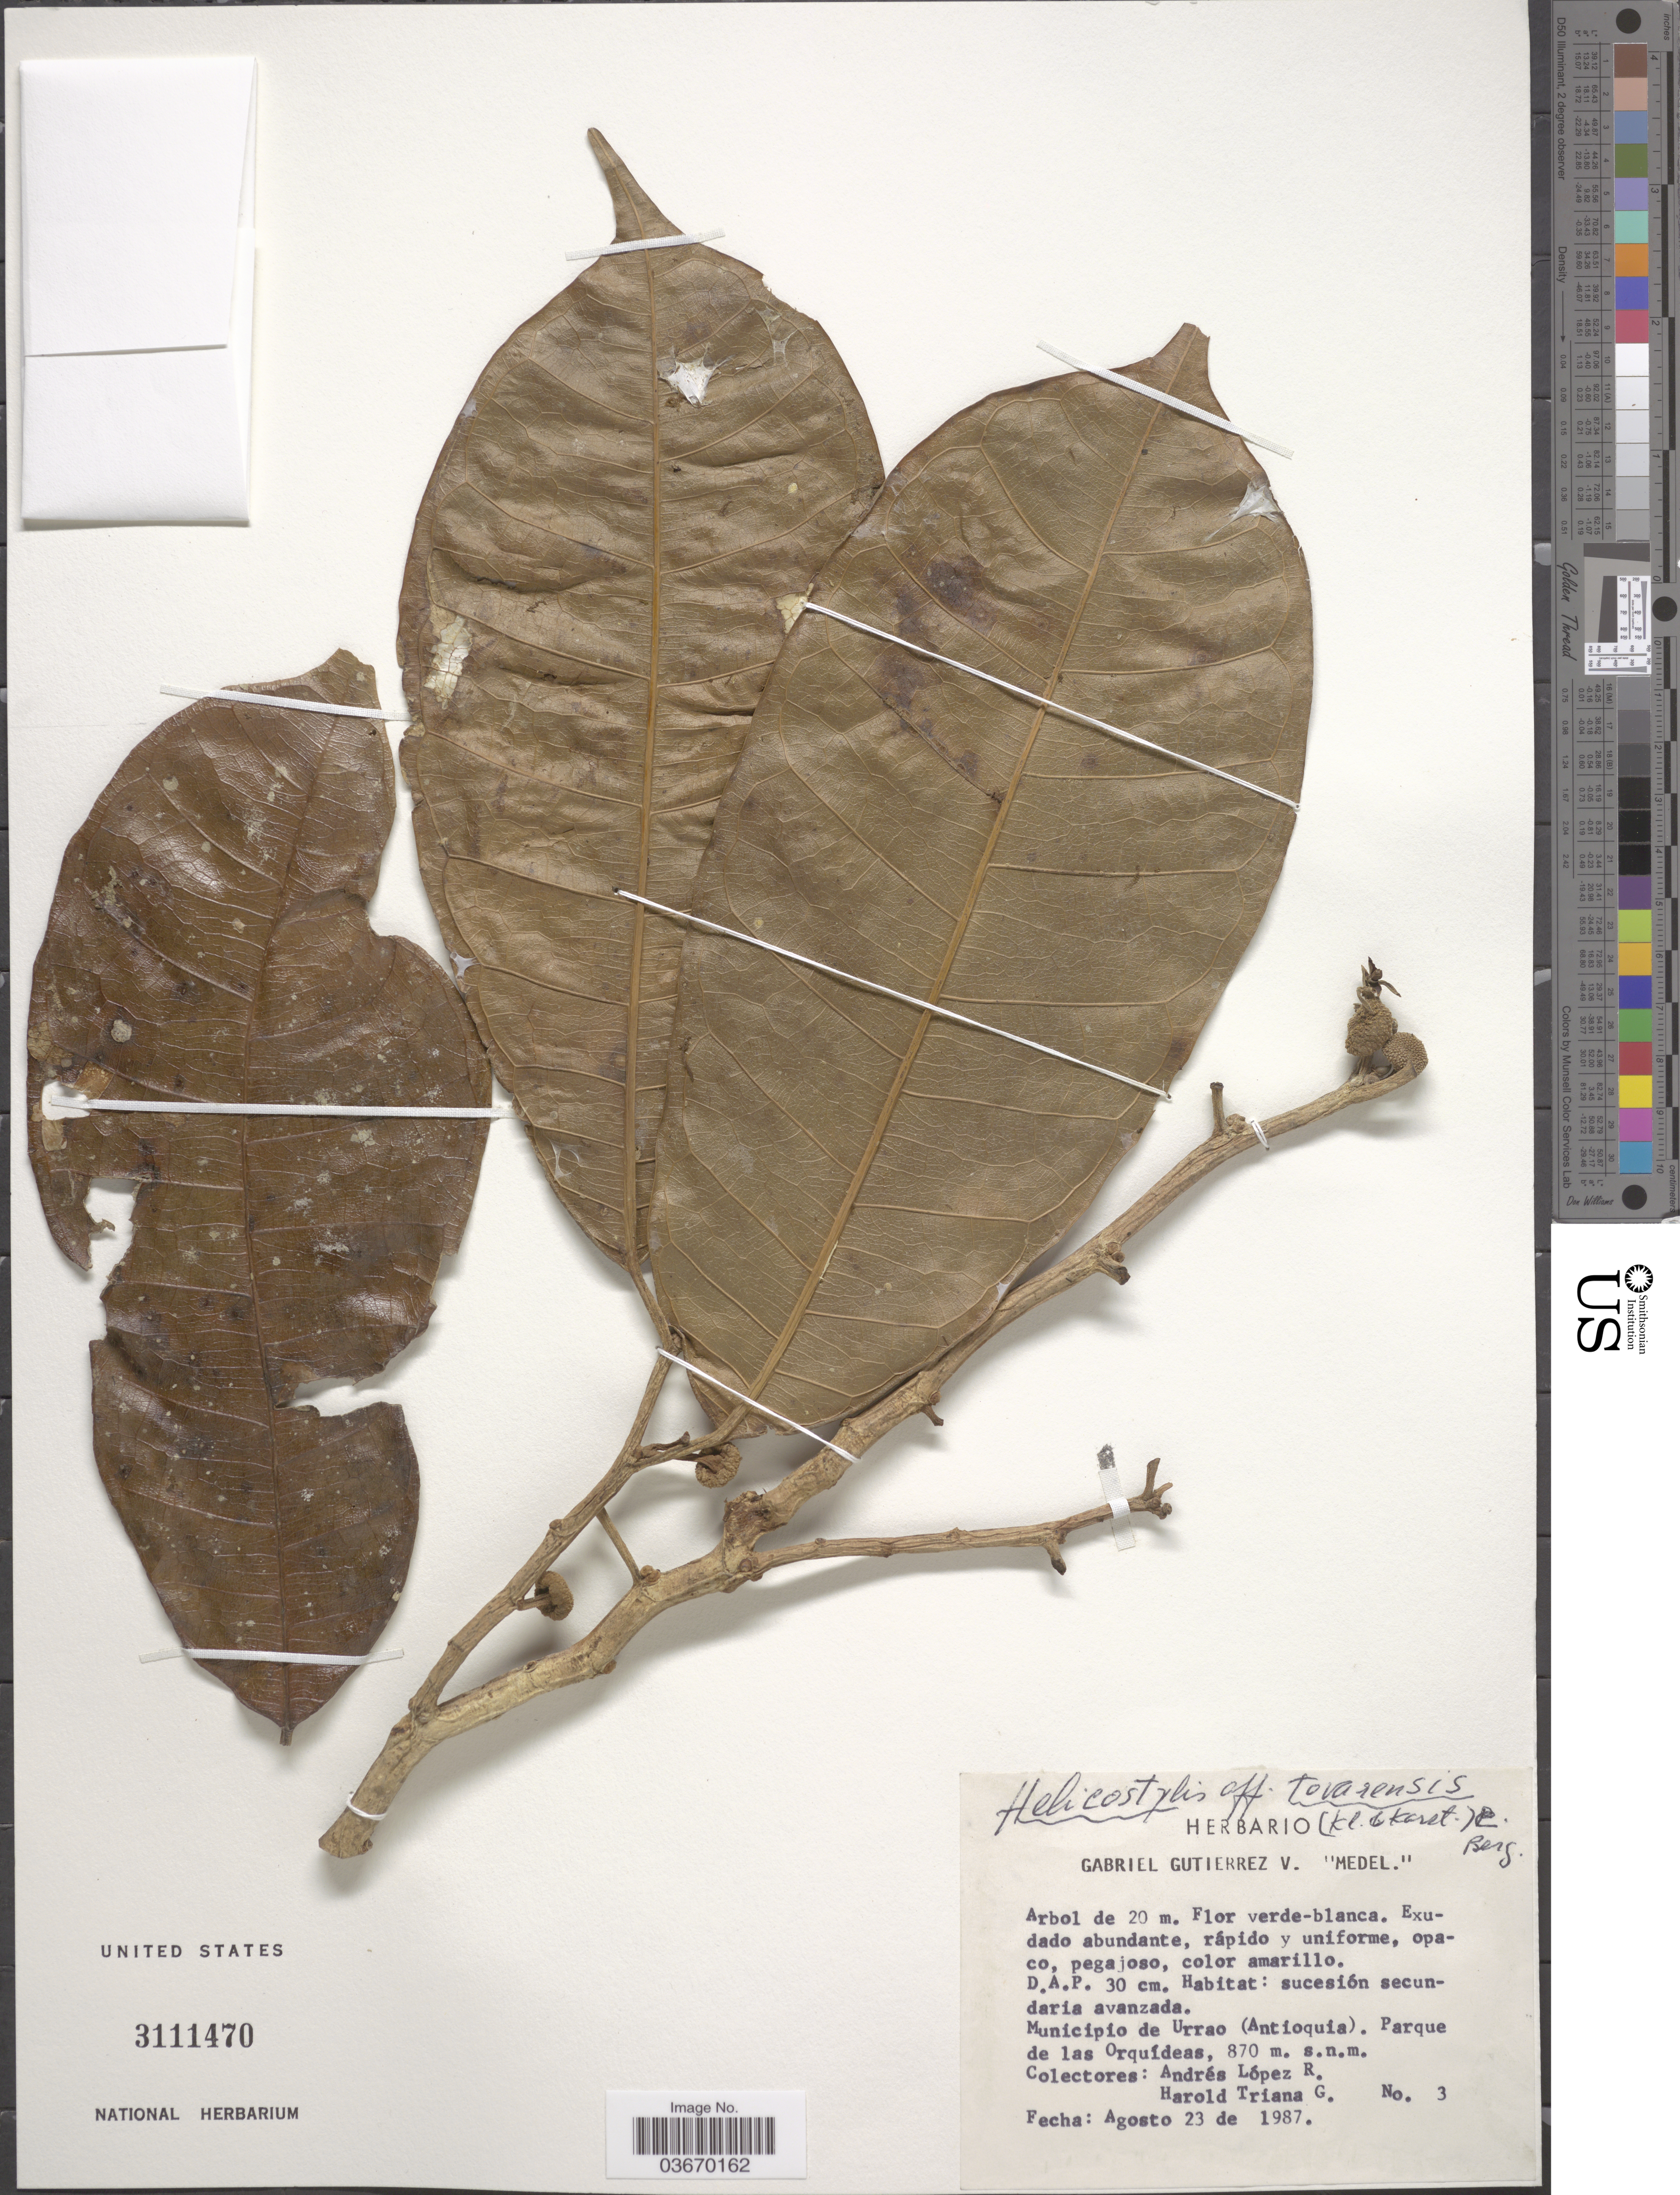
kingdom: Plantae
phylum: Tracheophyta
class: Magnoliopsida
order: Rosales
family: Moraceae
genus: Helicostylis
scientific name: Helicostylis tovarensis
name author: (Klotzsch & H. Karst.) C.C. Berg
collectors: A. López R. & H. Triana G.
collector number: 3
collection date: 1987-08-23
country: Colombia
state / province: Antioquia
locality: Municipio de Urrao (Antioquia). Parque de las Orquídeas.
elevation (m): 870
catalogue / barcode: US 3111470